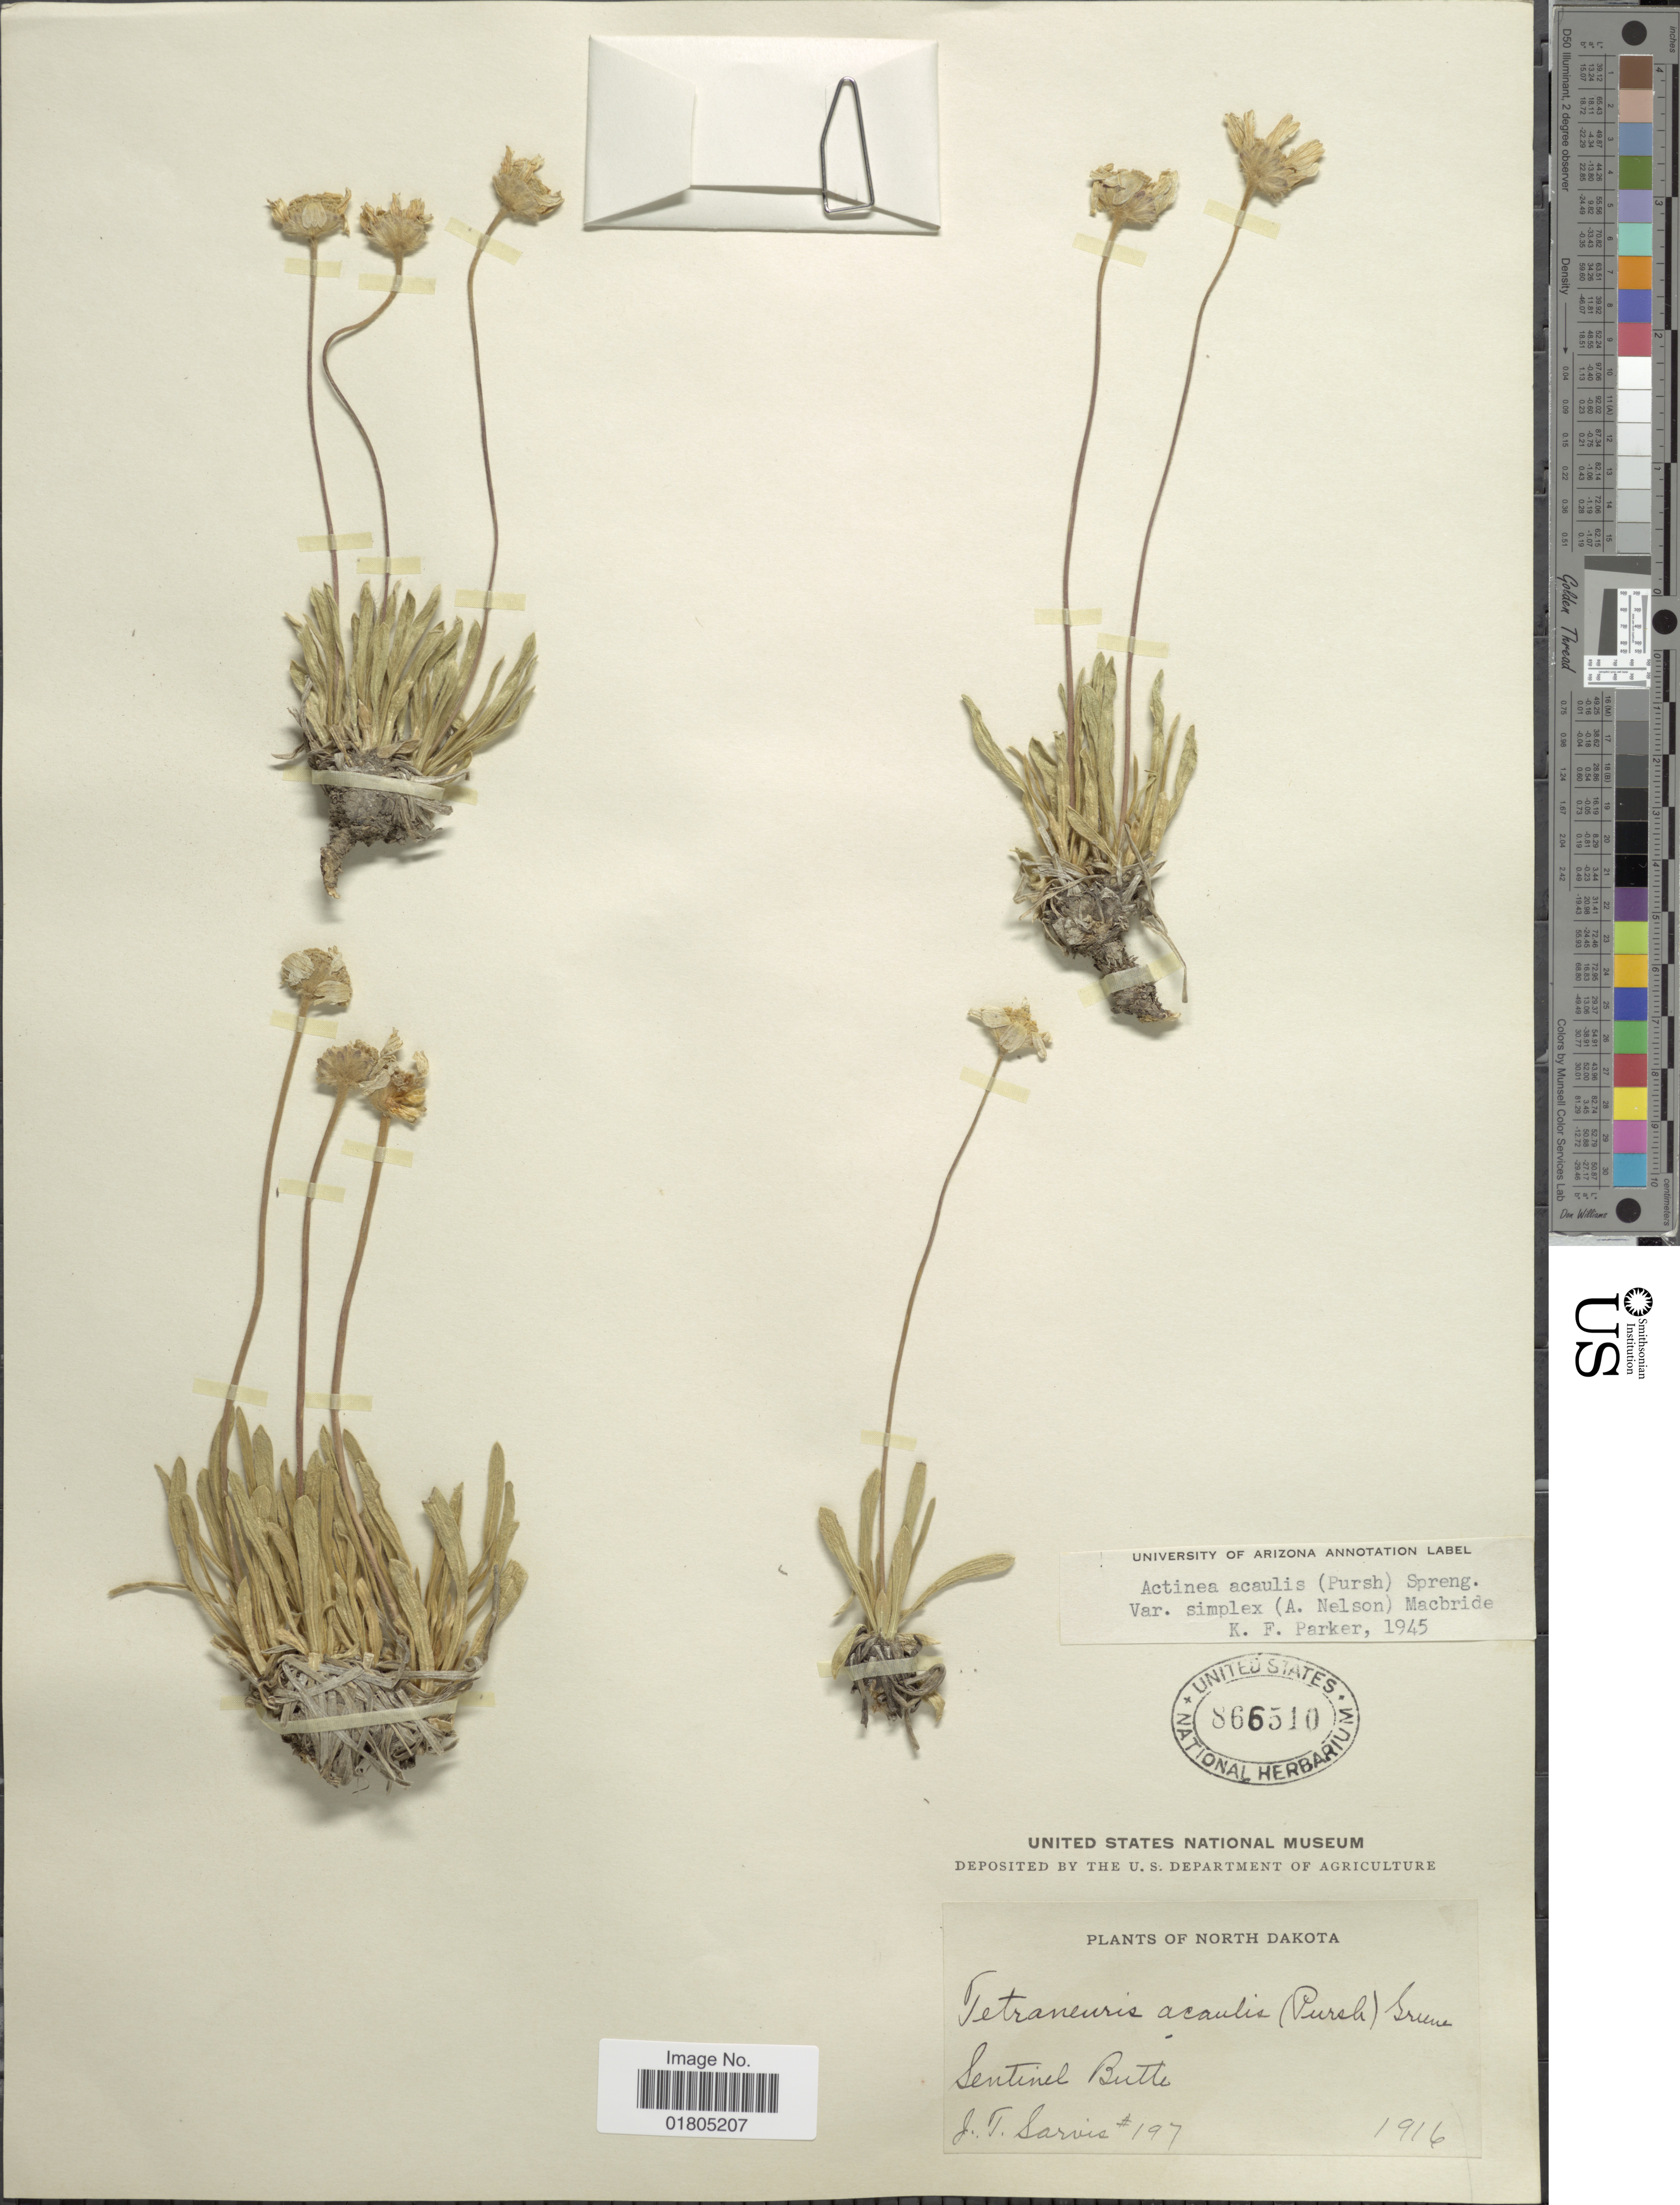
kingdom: Plantae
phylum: Tracheophyta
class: Magnoliopsida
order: Asterales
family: Asteraceae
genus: Actinea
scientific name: Actinea acaulis var. simplex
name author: (A. Nelson) J.F. Macbr.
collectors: J. Sarvis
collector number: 197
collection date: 1916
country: United States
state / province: North Dakota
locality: Sentinel Butte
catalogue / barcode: US 866510